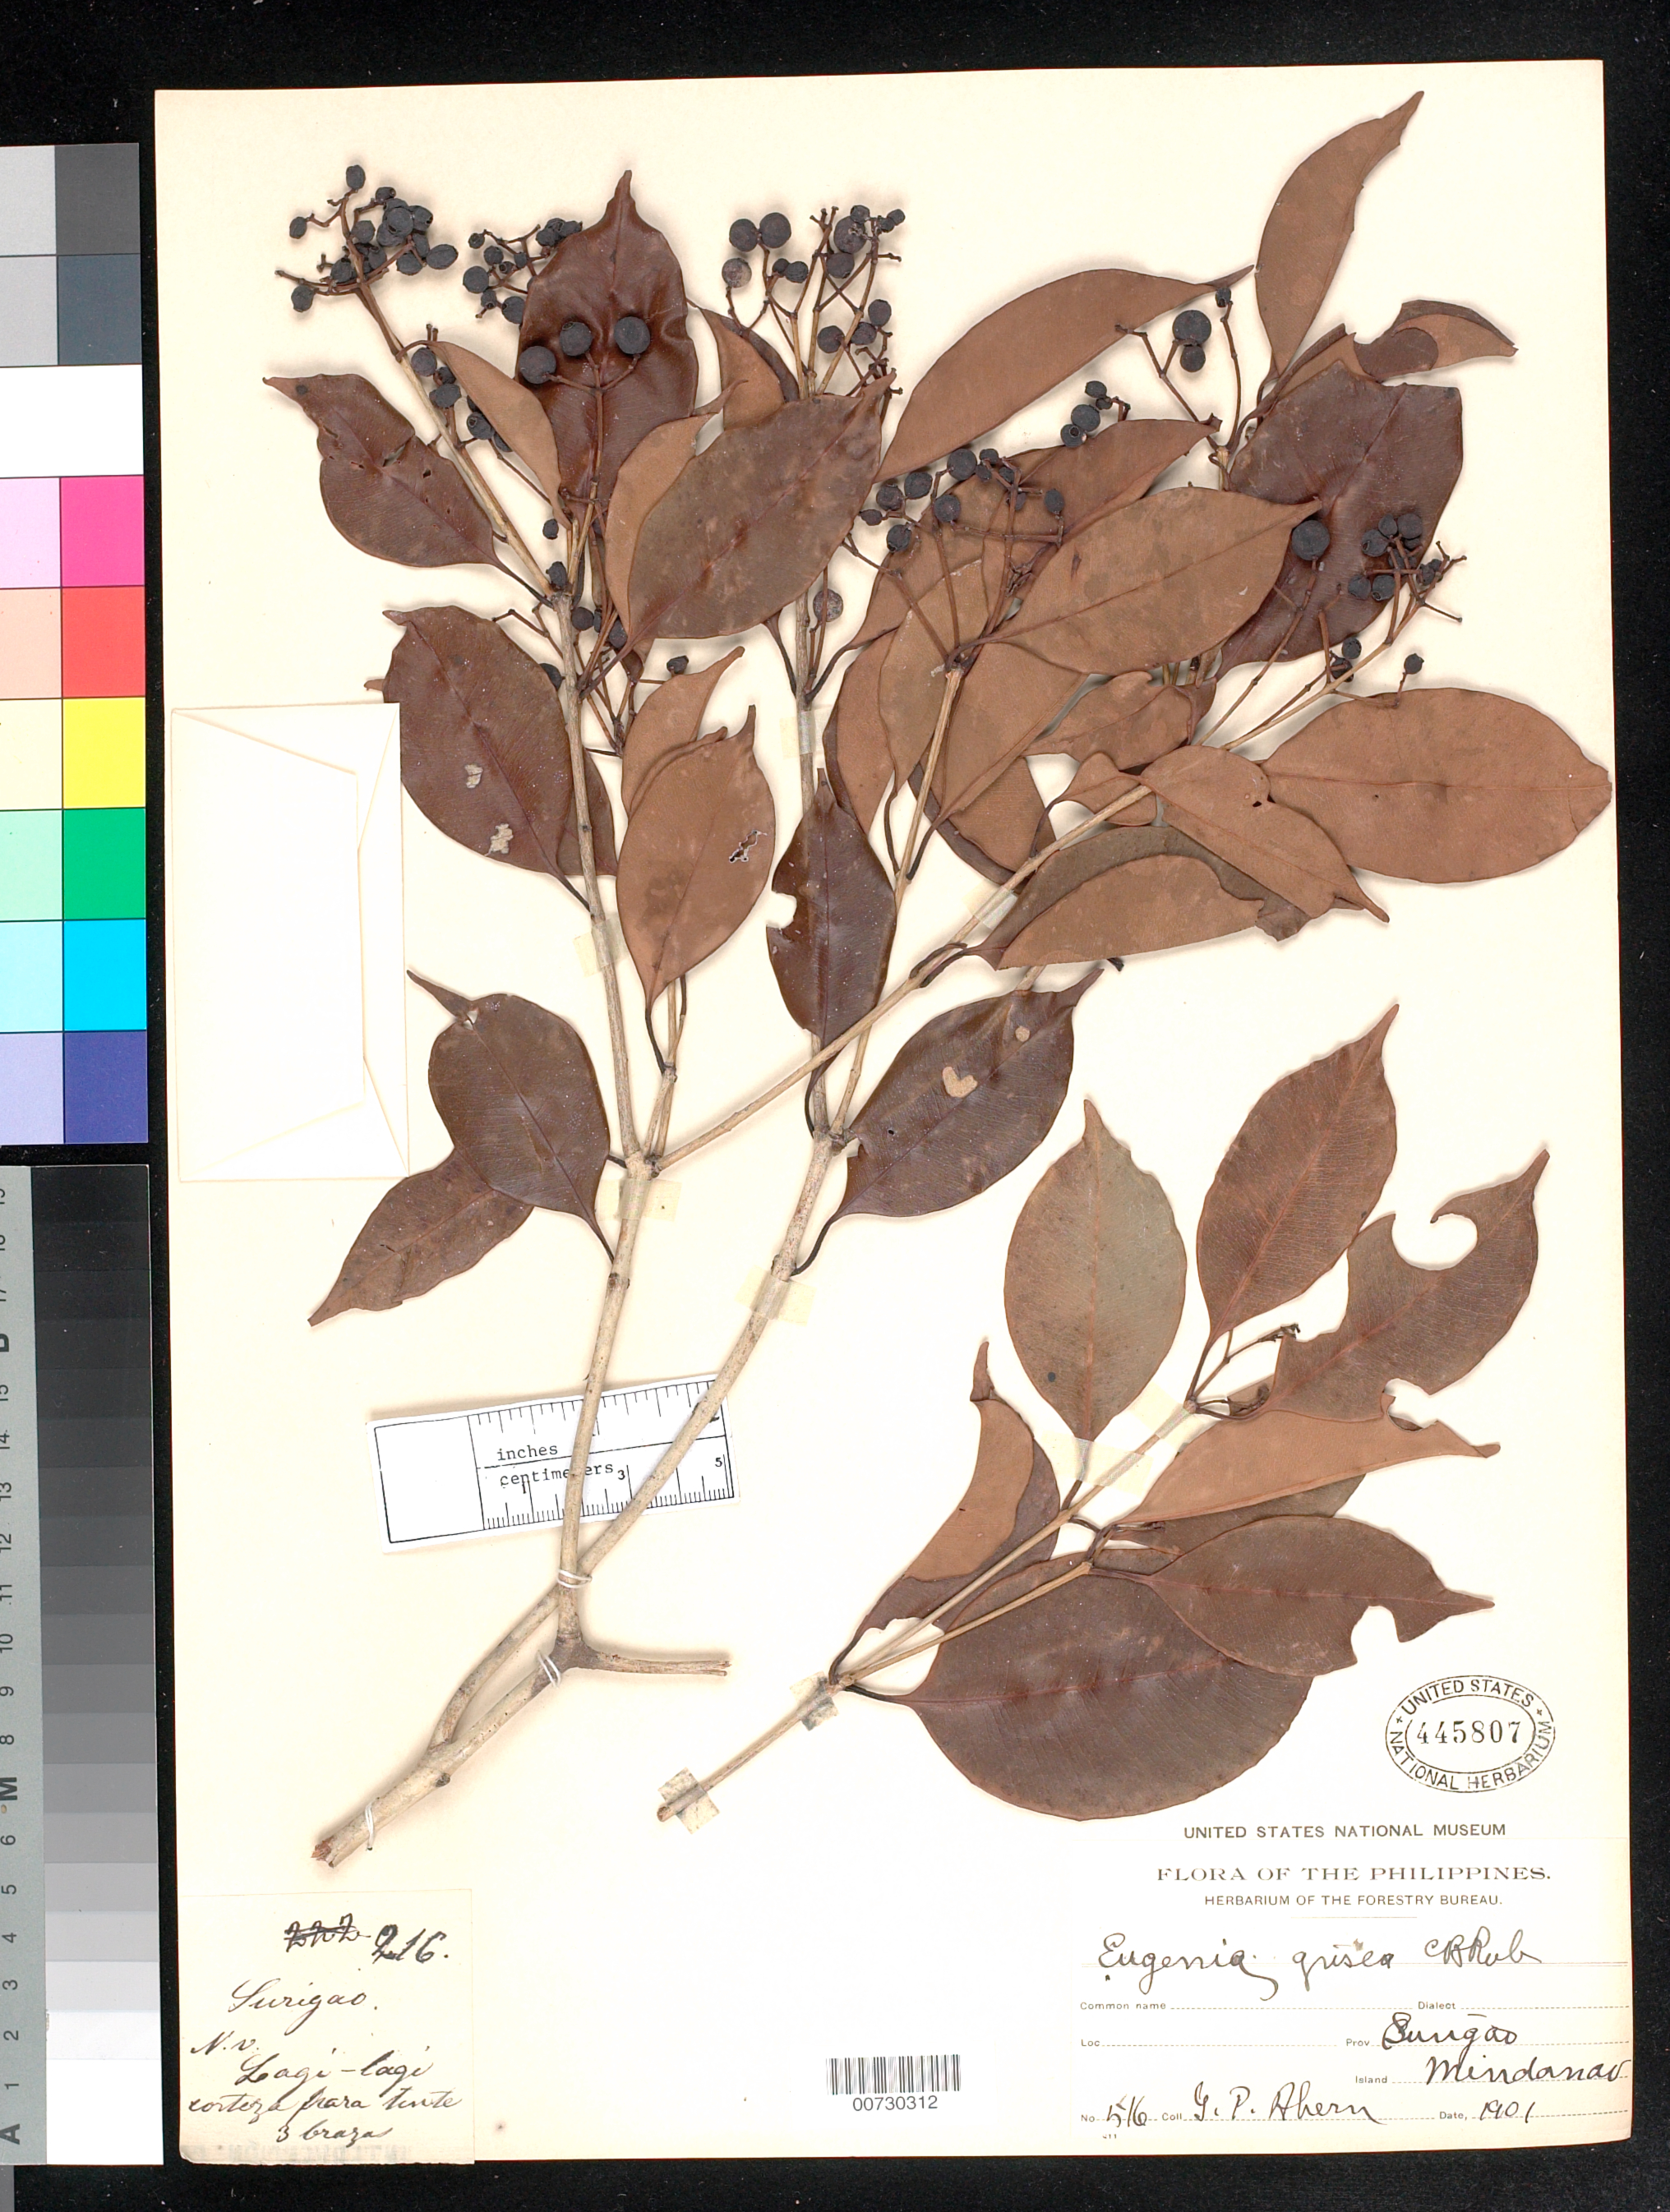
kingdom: Plantae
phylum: Tracheophyta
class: Magnoliopsida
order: Myrtales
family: Myrtaceae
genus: Syzygium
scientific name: Syzygium griseum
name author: (C.B. Rob.) Airy Shaw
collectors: G. Ahern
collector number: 516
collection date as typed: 1901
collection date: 1901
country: Philippines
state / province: Caraga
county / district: Surigao del Norte / Surigao del Sur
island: Mindanao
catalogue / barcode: US 445807